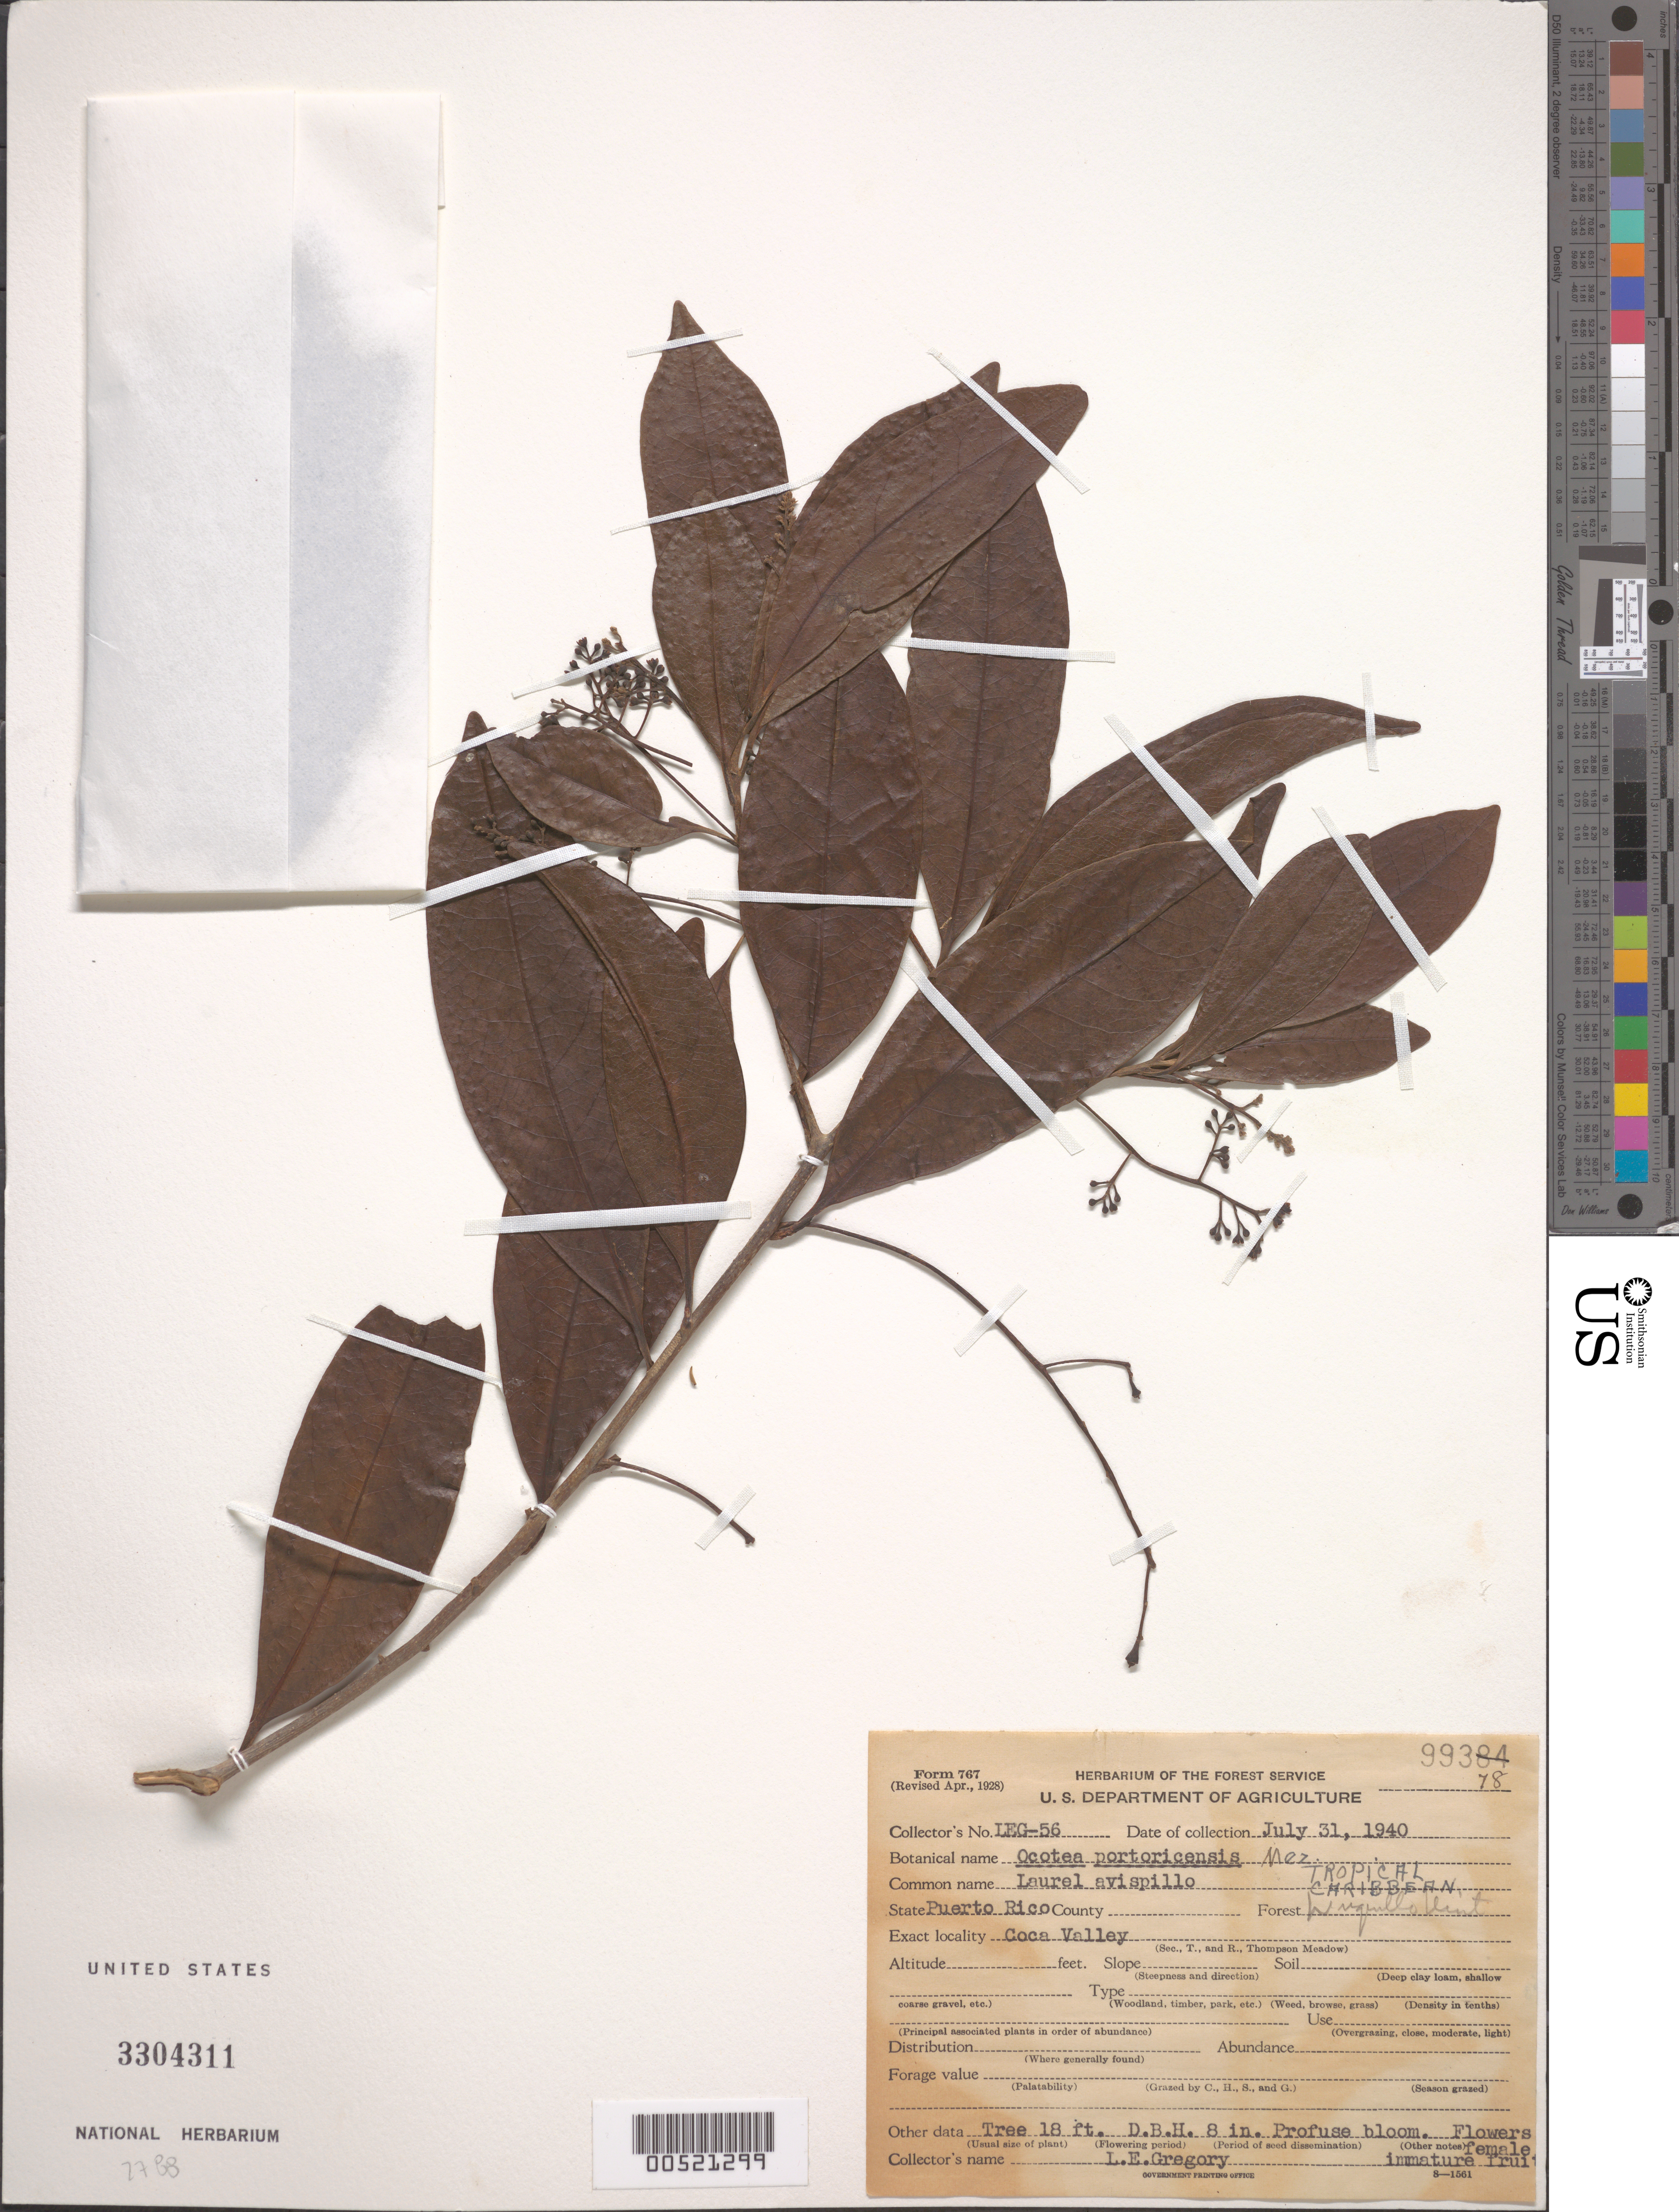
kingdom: Plantae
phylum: Tracheophyta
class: Magnoliopsida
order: Laurales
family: Lauraceae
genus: Ocotea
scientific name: Ocotea portoricensis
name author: Mez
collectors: L. E. Gregory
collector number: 56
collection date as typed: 31 Jul 1940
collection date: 1940-07-31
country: Puerto Rico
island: Greater Antilles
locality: Caribbean National Forest: Luquillo Unit, Coca Valley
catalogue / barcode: US 3304311